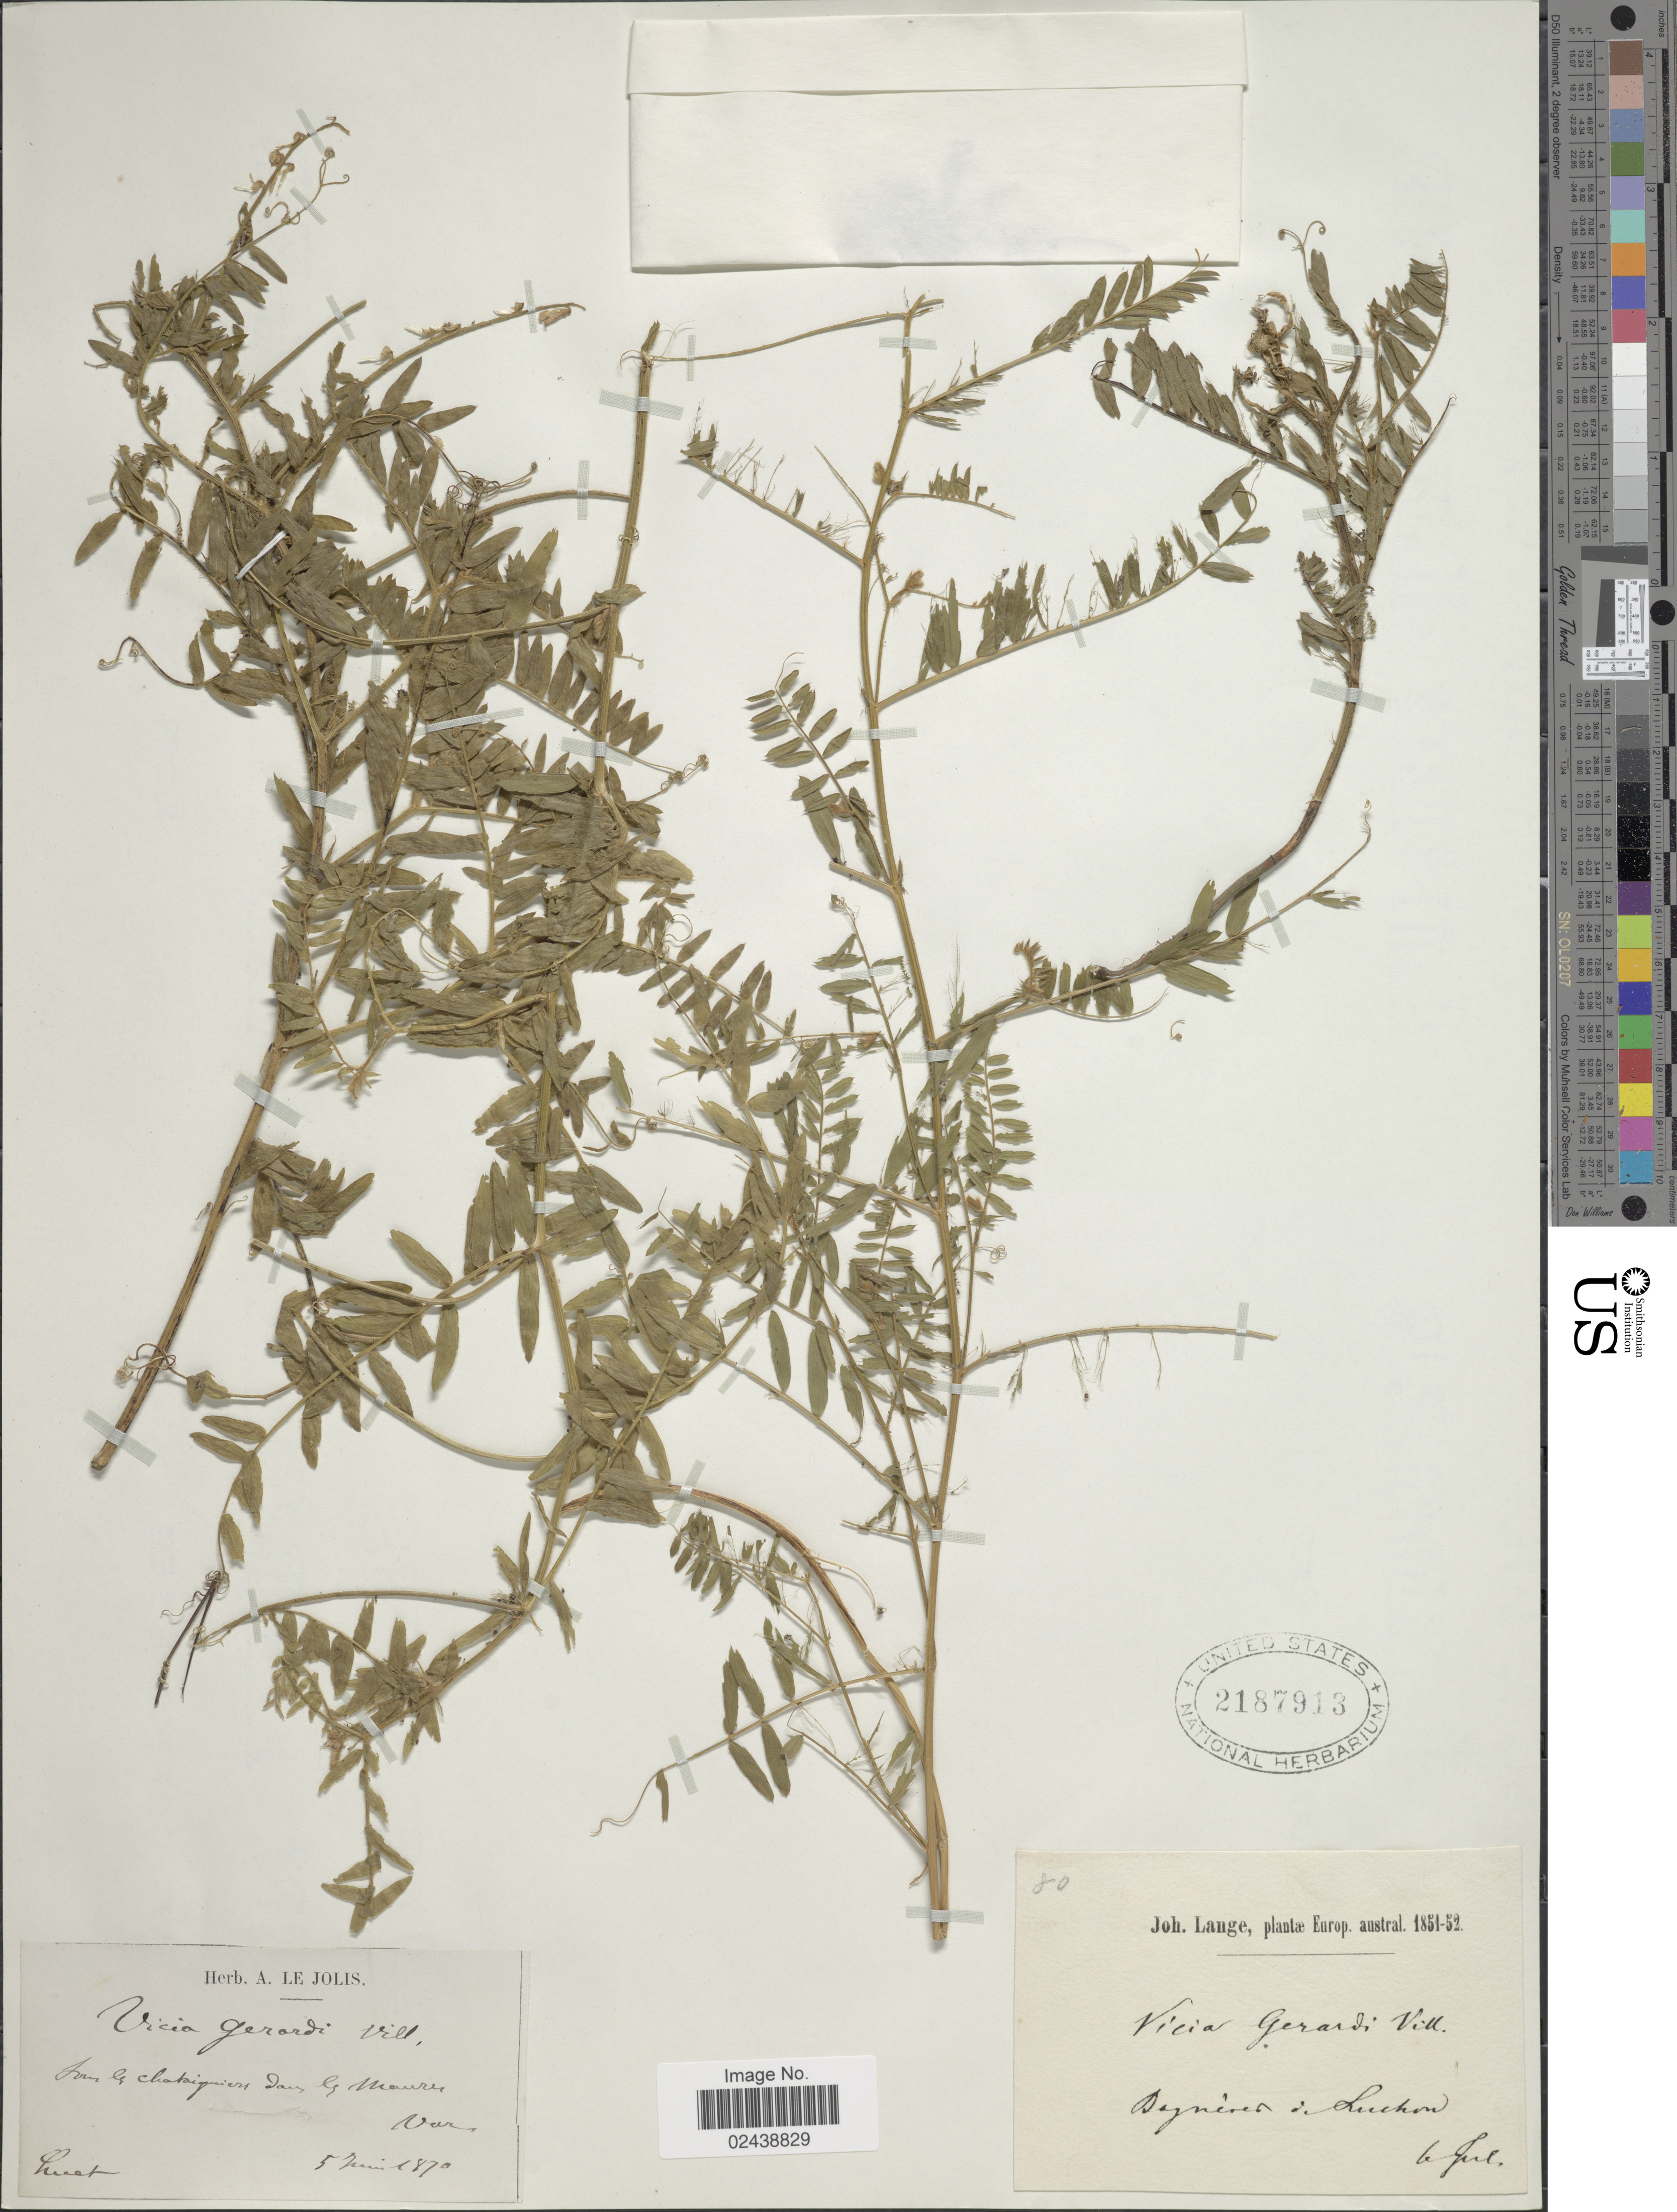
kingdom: Plantae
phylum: Tracheophyta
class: Magnoliopsida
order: Fabales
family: Fabaceae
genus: Vicia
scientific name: Vicia gerardi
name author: Vill.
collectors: -. Huet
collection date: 1870-06-05/1870-07-06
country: France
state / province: Occitanie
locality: Som le chataignier dans le Maurei. Bagnères-de-Luchon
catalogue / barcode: US 2187913